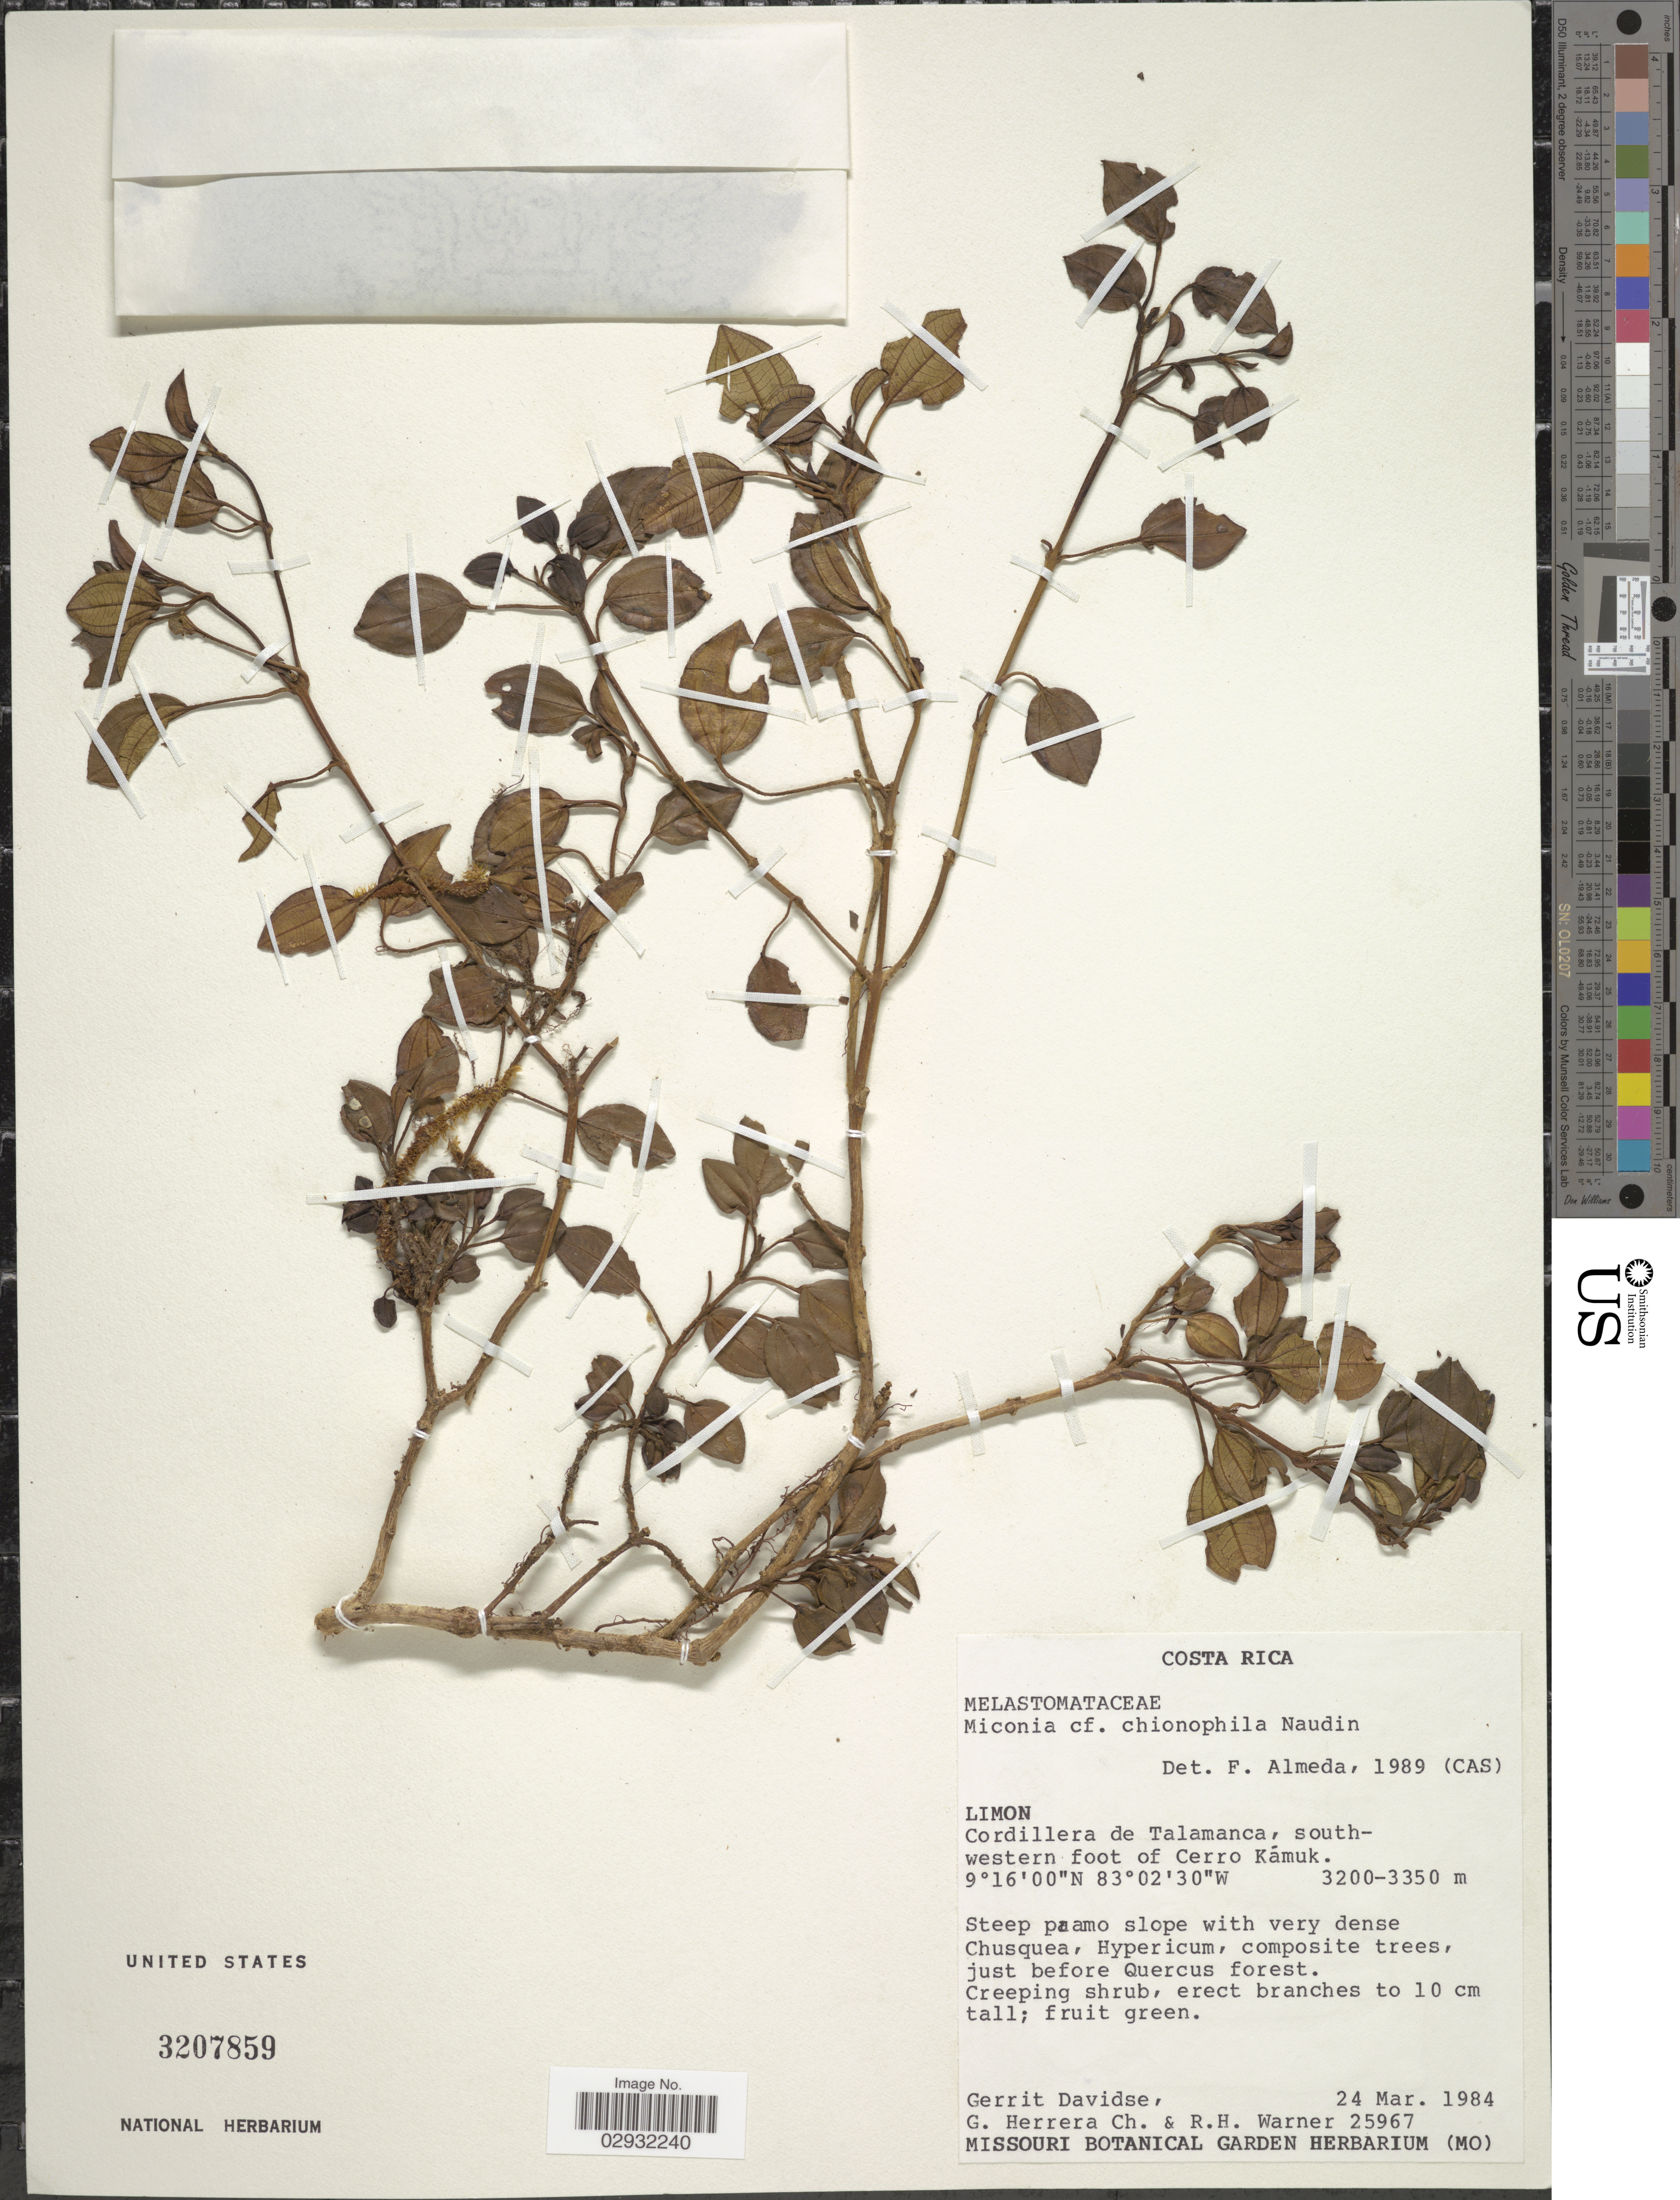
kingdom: Plantae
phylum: Tracheophyta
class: Magnoliopsida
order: Myrtales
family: Melastomataceae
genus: Miconia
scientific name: Miconia chionophila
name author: Naudin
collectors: G. Davidse, G. Herrera Ch. & R. H. Warner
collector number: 25967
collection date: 1984-03-24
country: Costa Rica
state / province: Limón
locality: Cordillera de Talamanca, southwestern foot of Cerro Kámuk.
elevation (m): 3200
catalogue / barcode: US 3207859